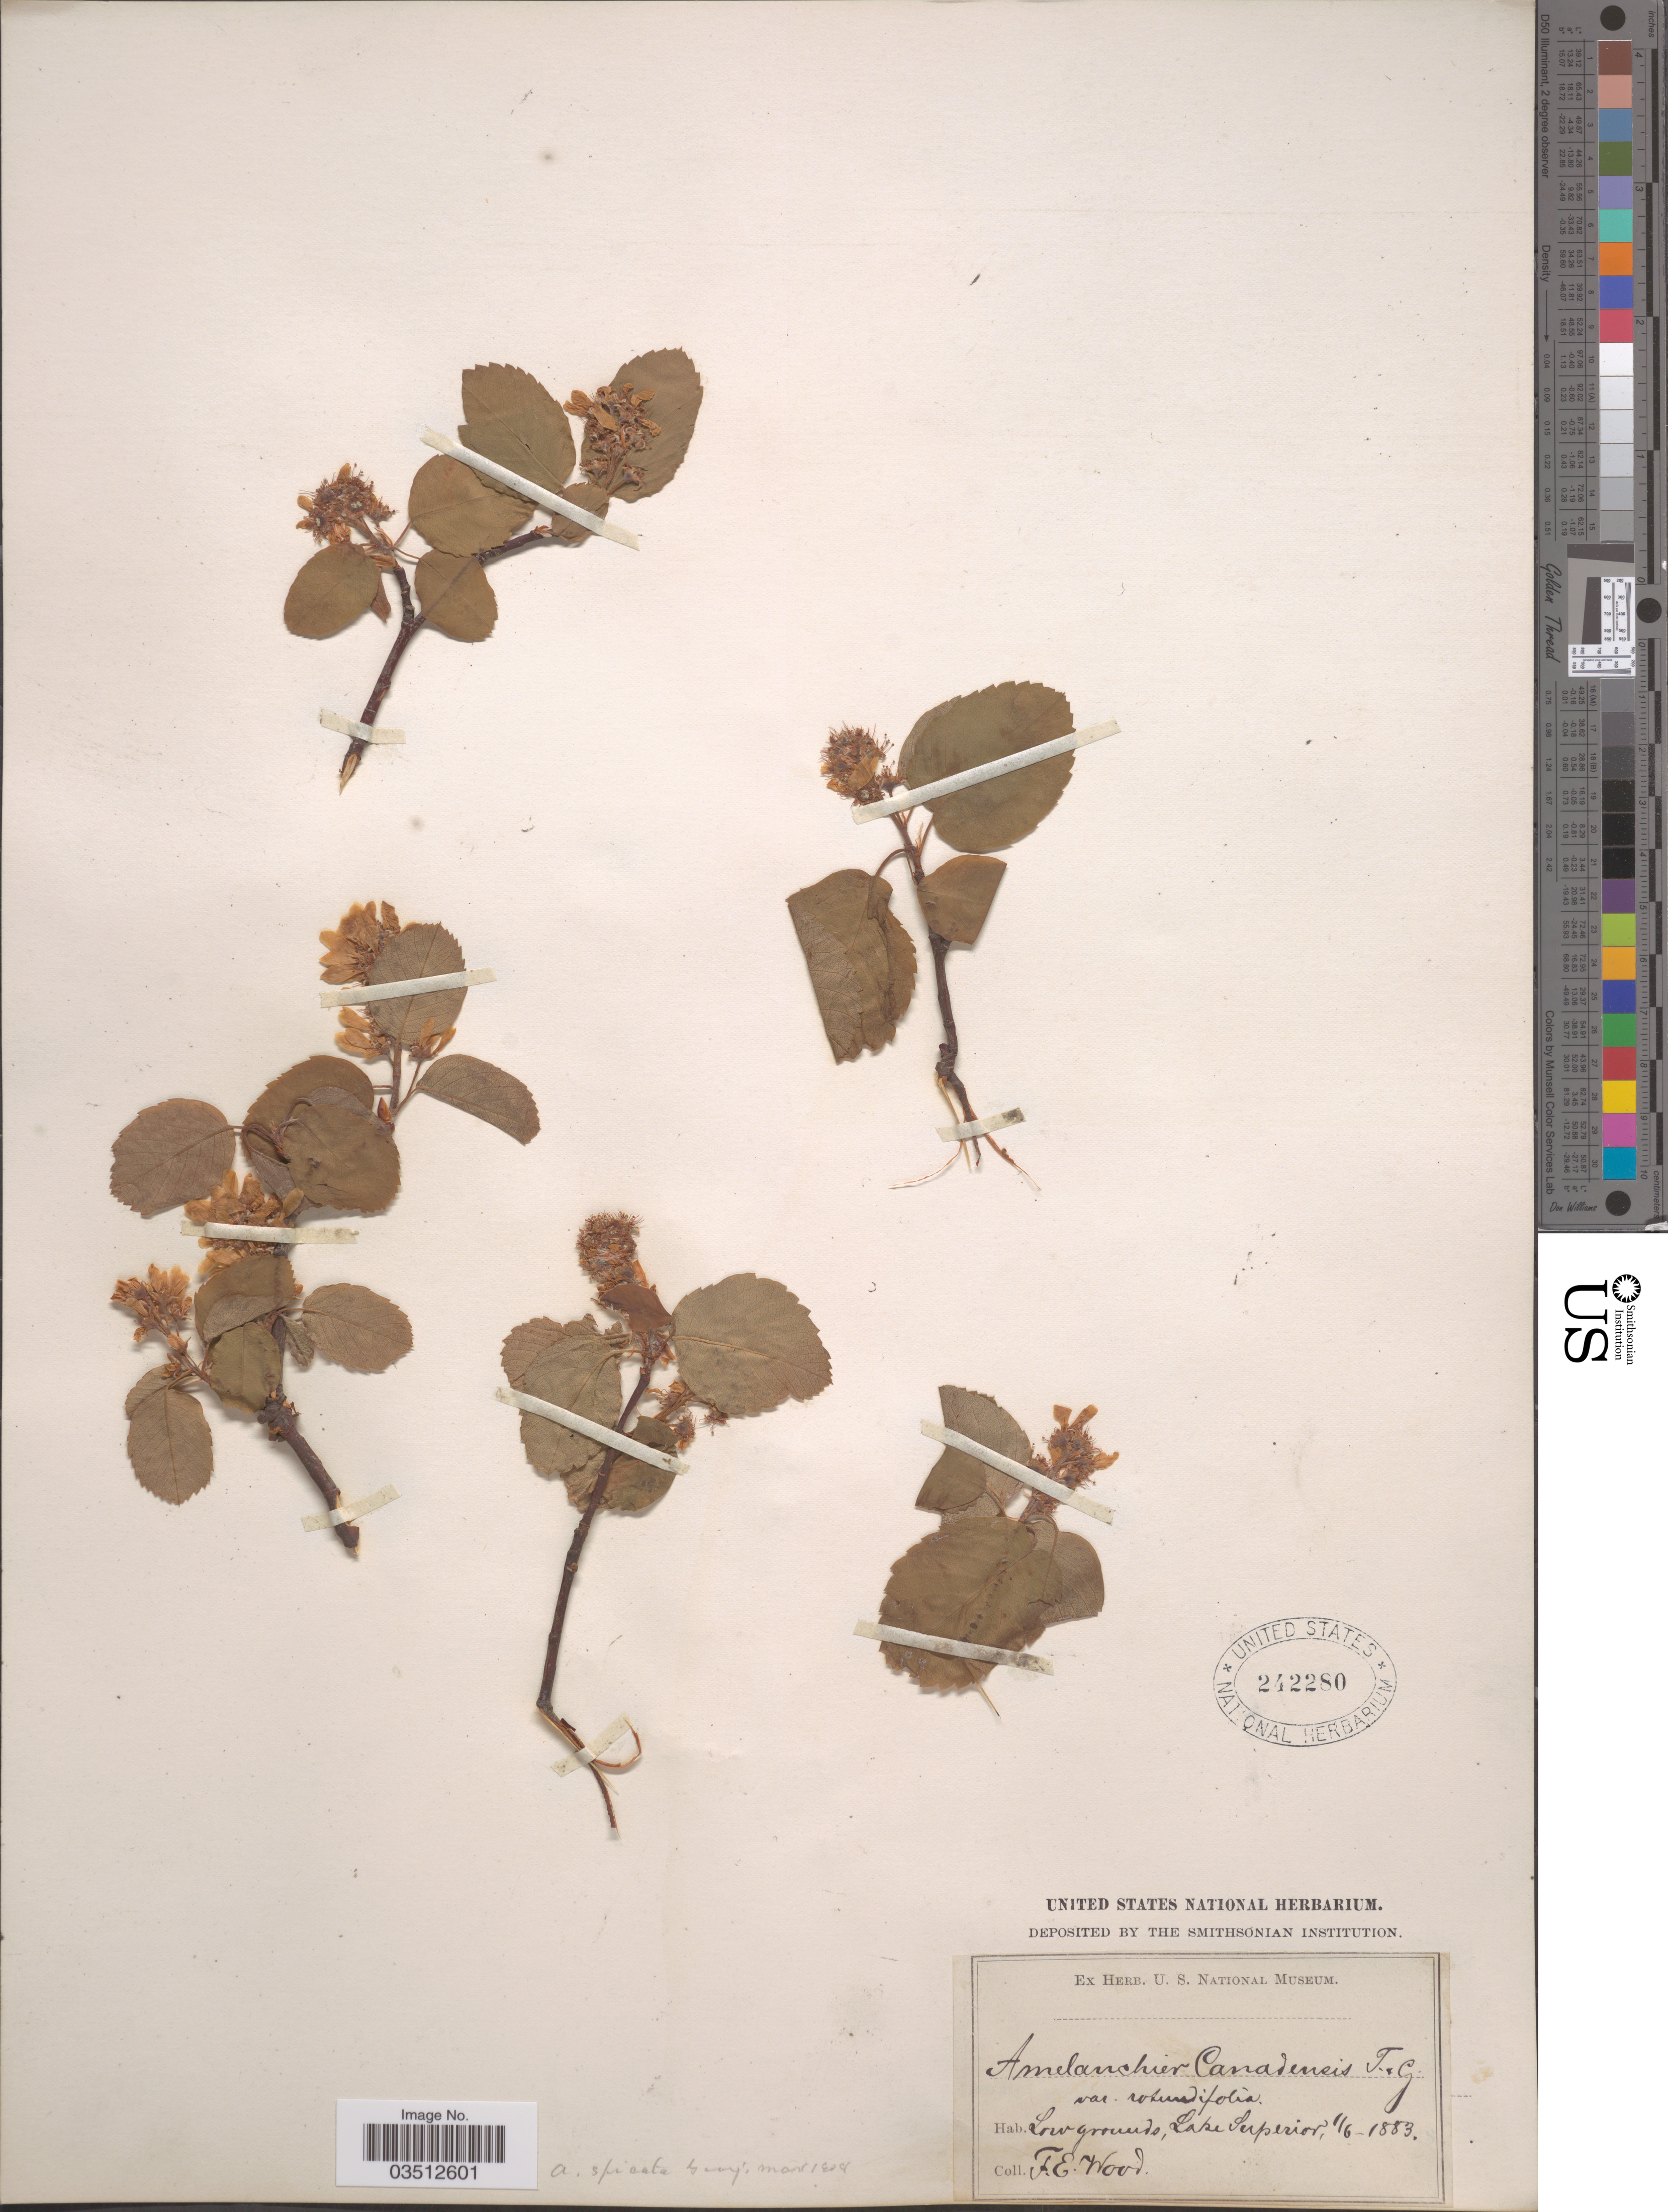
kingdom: Plantae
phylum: Tracheophyta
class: Magnoliopsida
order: Rosales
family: Rosaceae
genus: Amelanchier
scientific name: Amelanchier sanguinea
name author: (Pursh) DC.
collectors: F. Wood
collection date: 1883-01-06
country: United States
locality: Low grounds, Lake Superior.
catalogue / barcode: US 242280